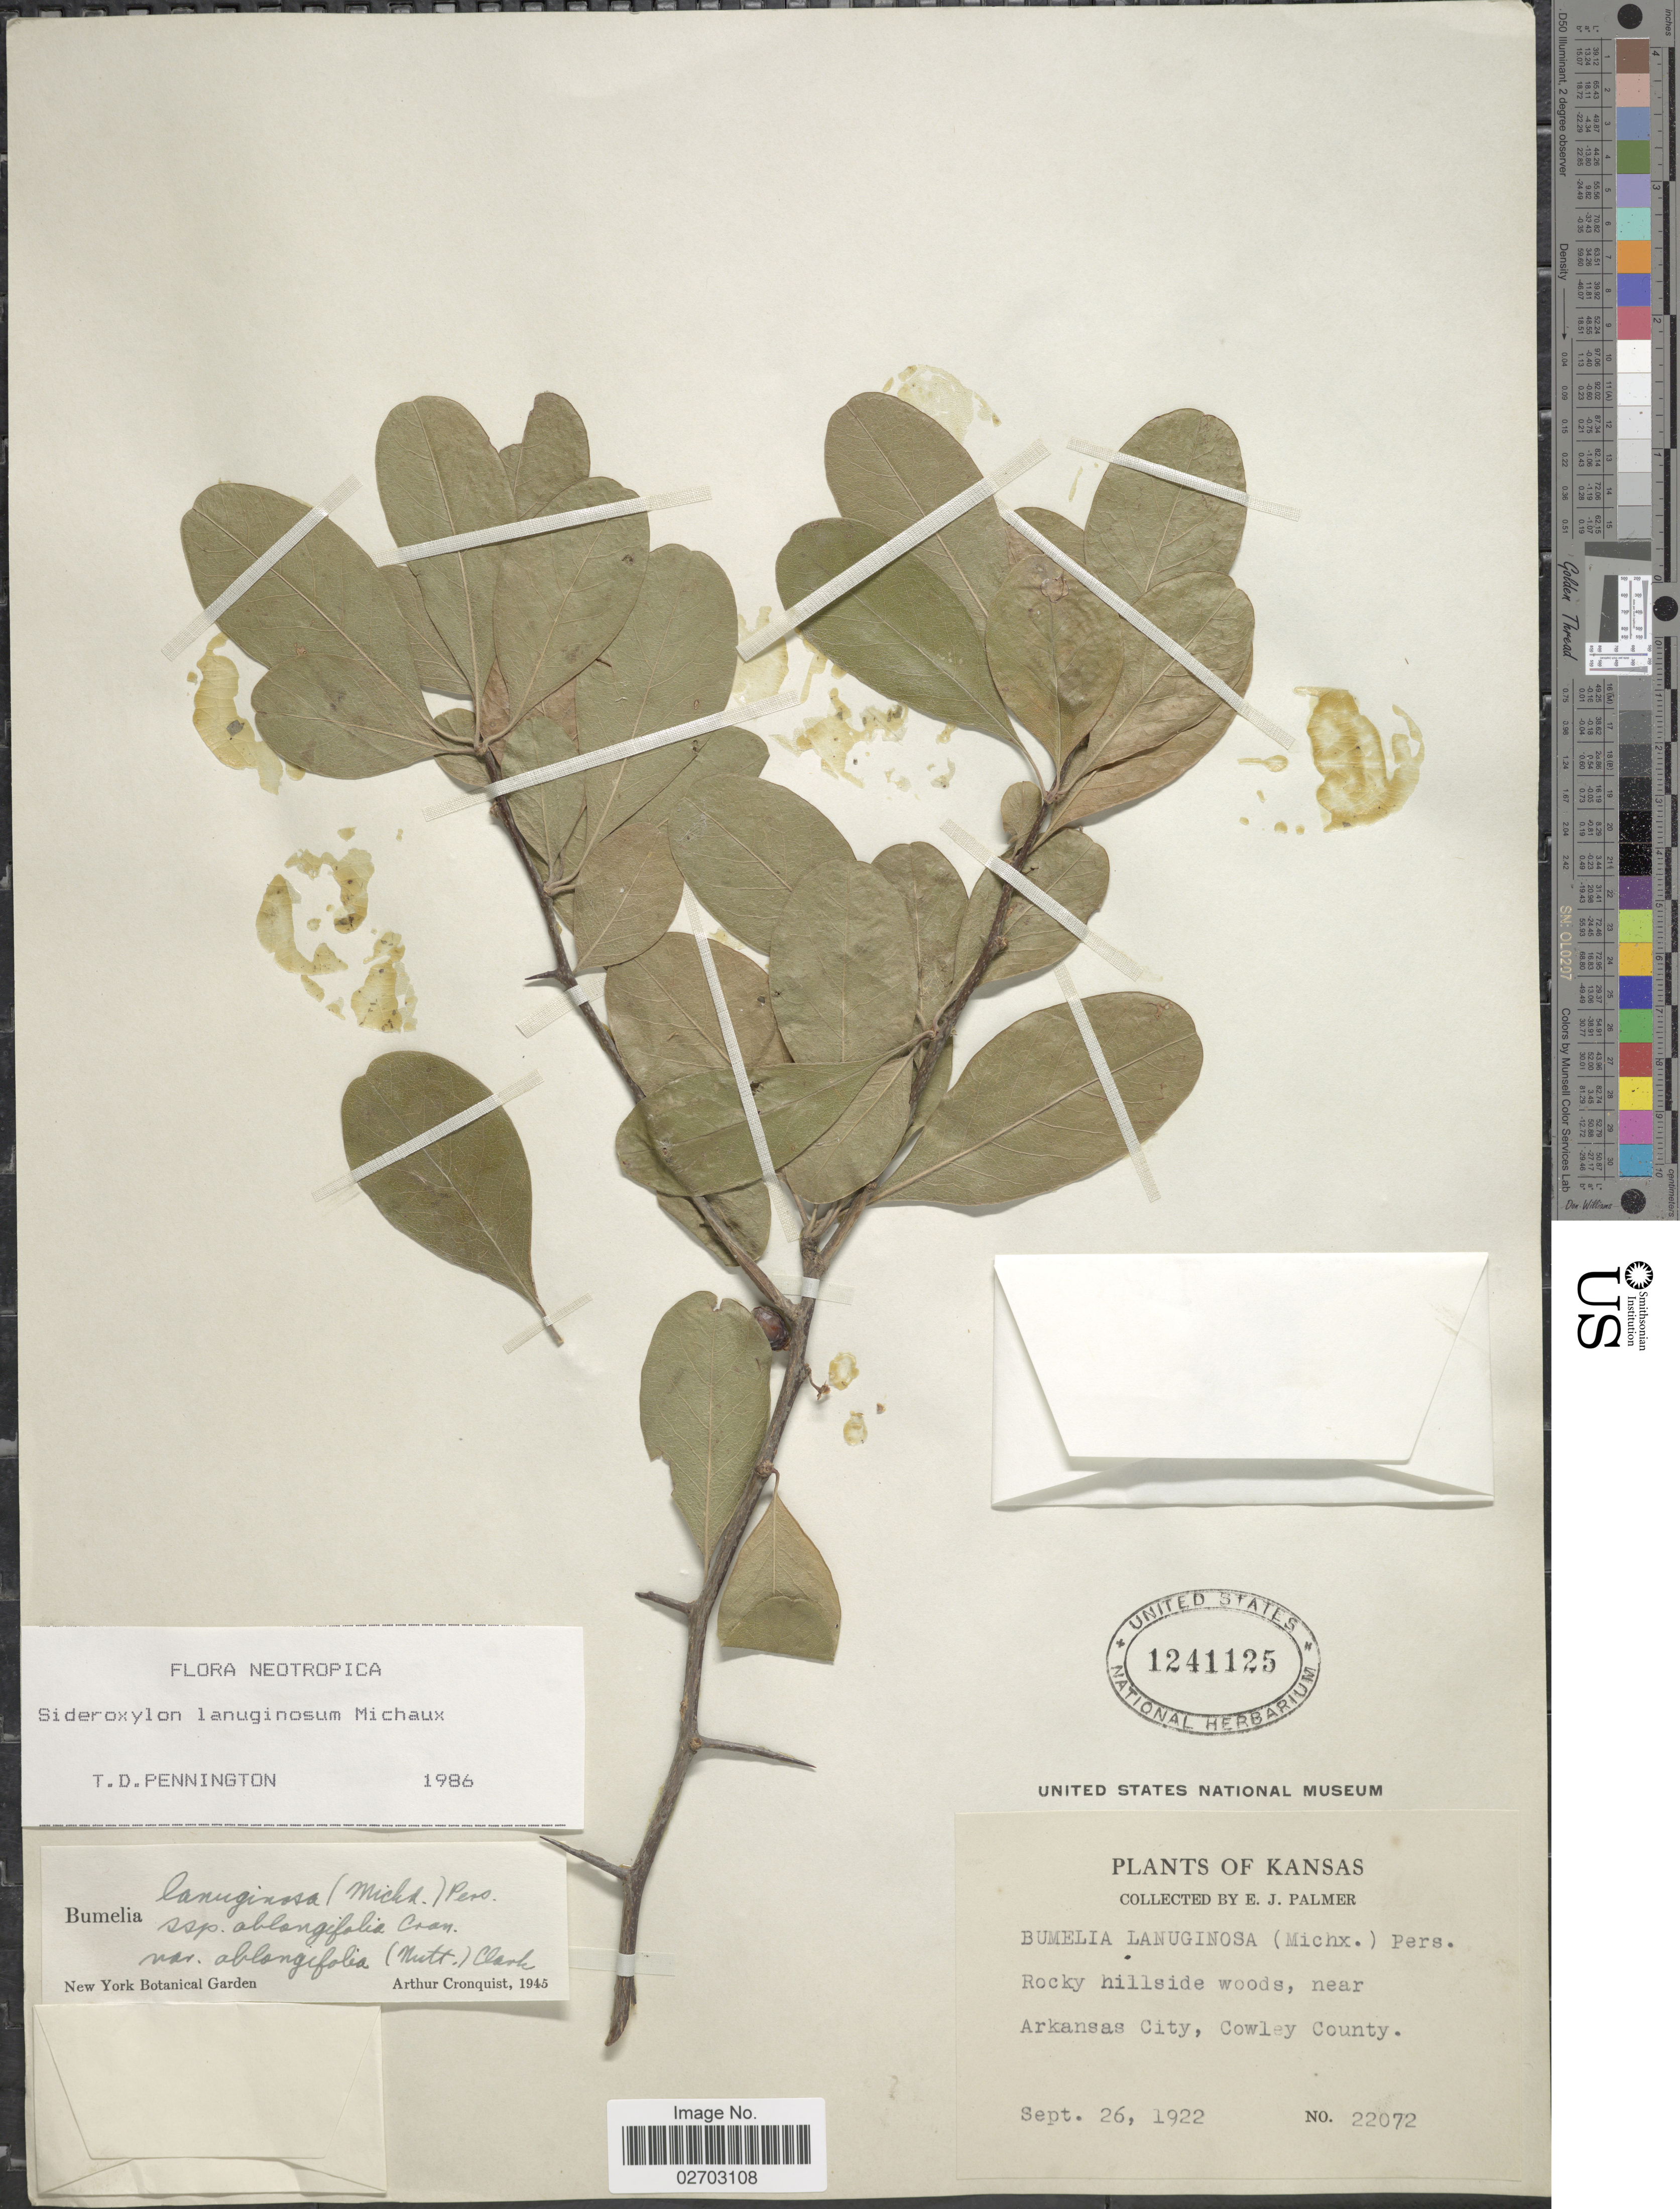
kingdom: Plantae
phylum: Tracheophyta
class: Magnoliopsida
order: Ericales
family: Sapotaceae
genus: Sideroxylon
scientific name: Sideroxylon lanuginosum subsp. oblongifolium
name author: (Nutt.) T.D. Penn.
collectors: E. J. Palmer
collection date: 1922-09-26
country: United States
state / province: Kansas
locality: Rocky hillside woods, near Arkansas City, Cowley County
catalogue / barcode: US 1241125